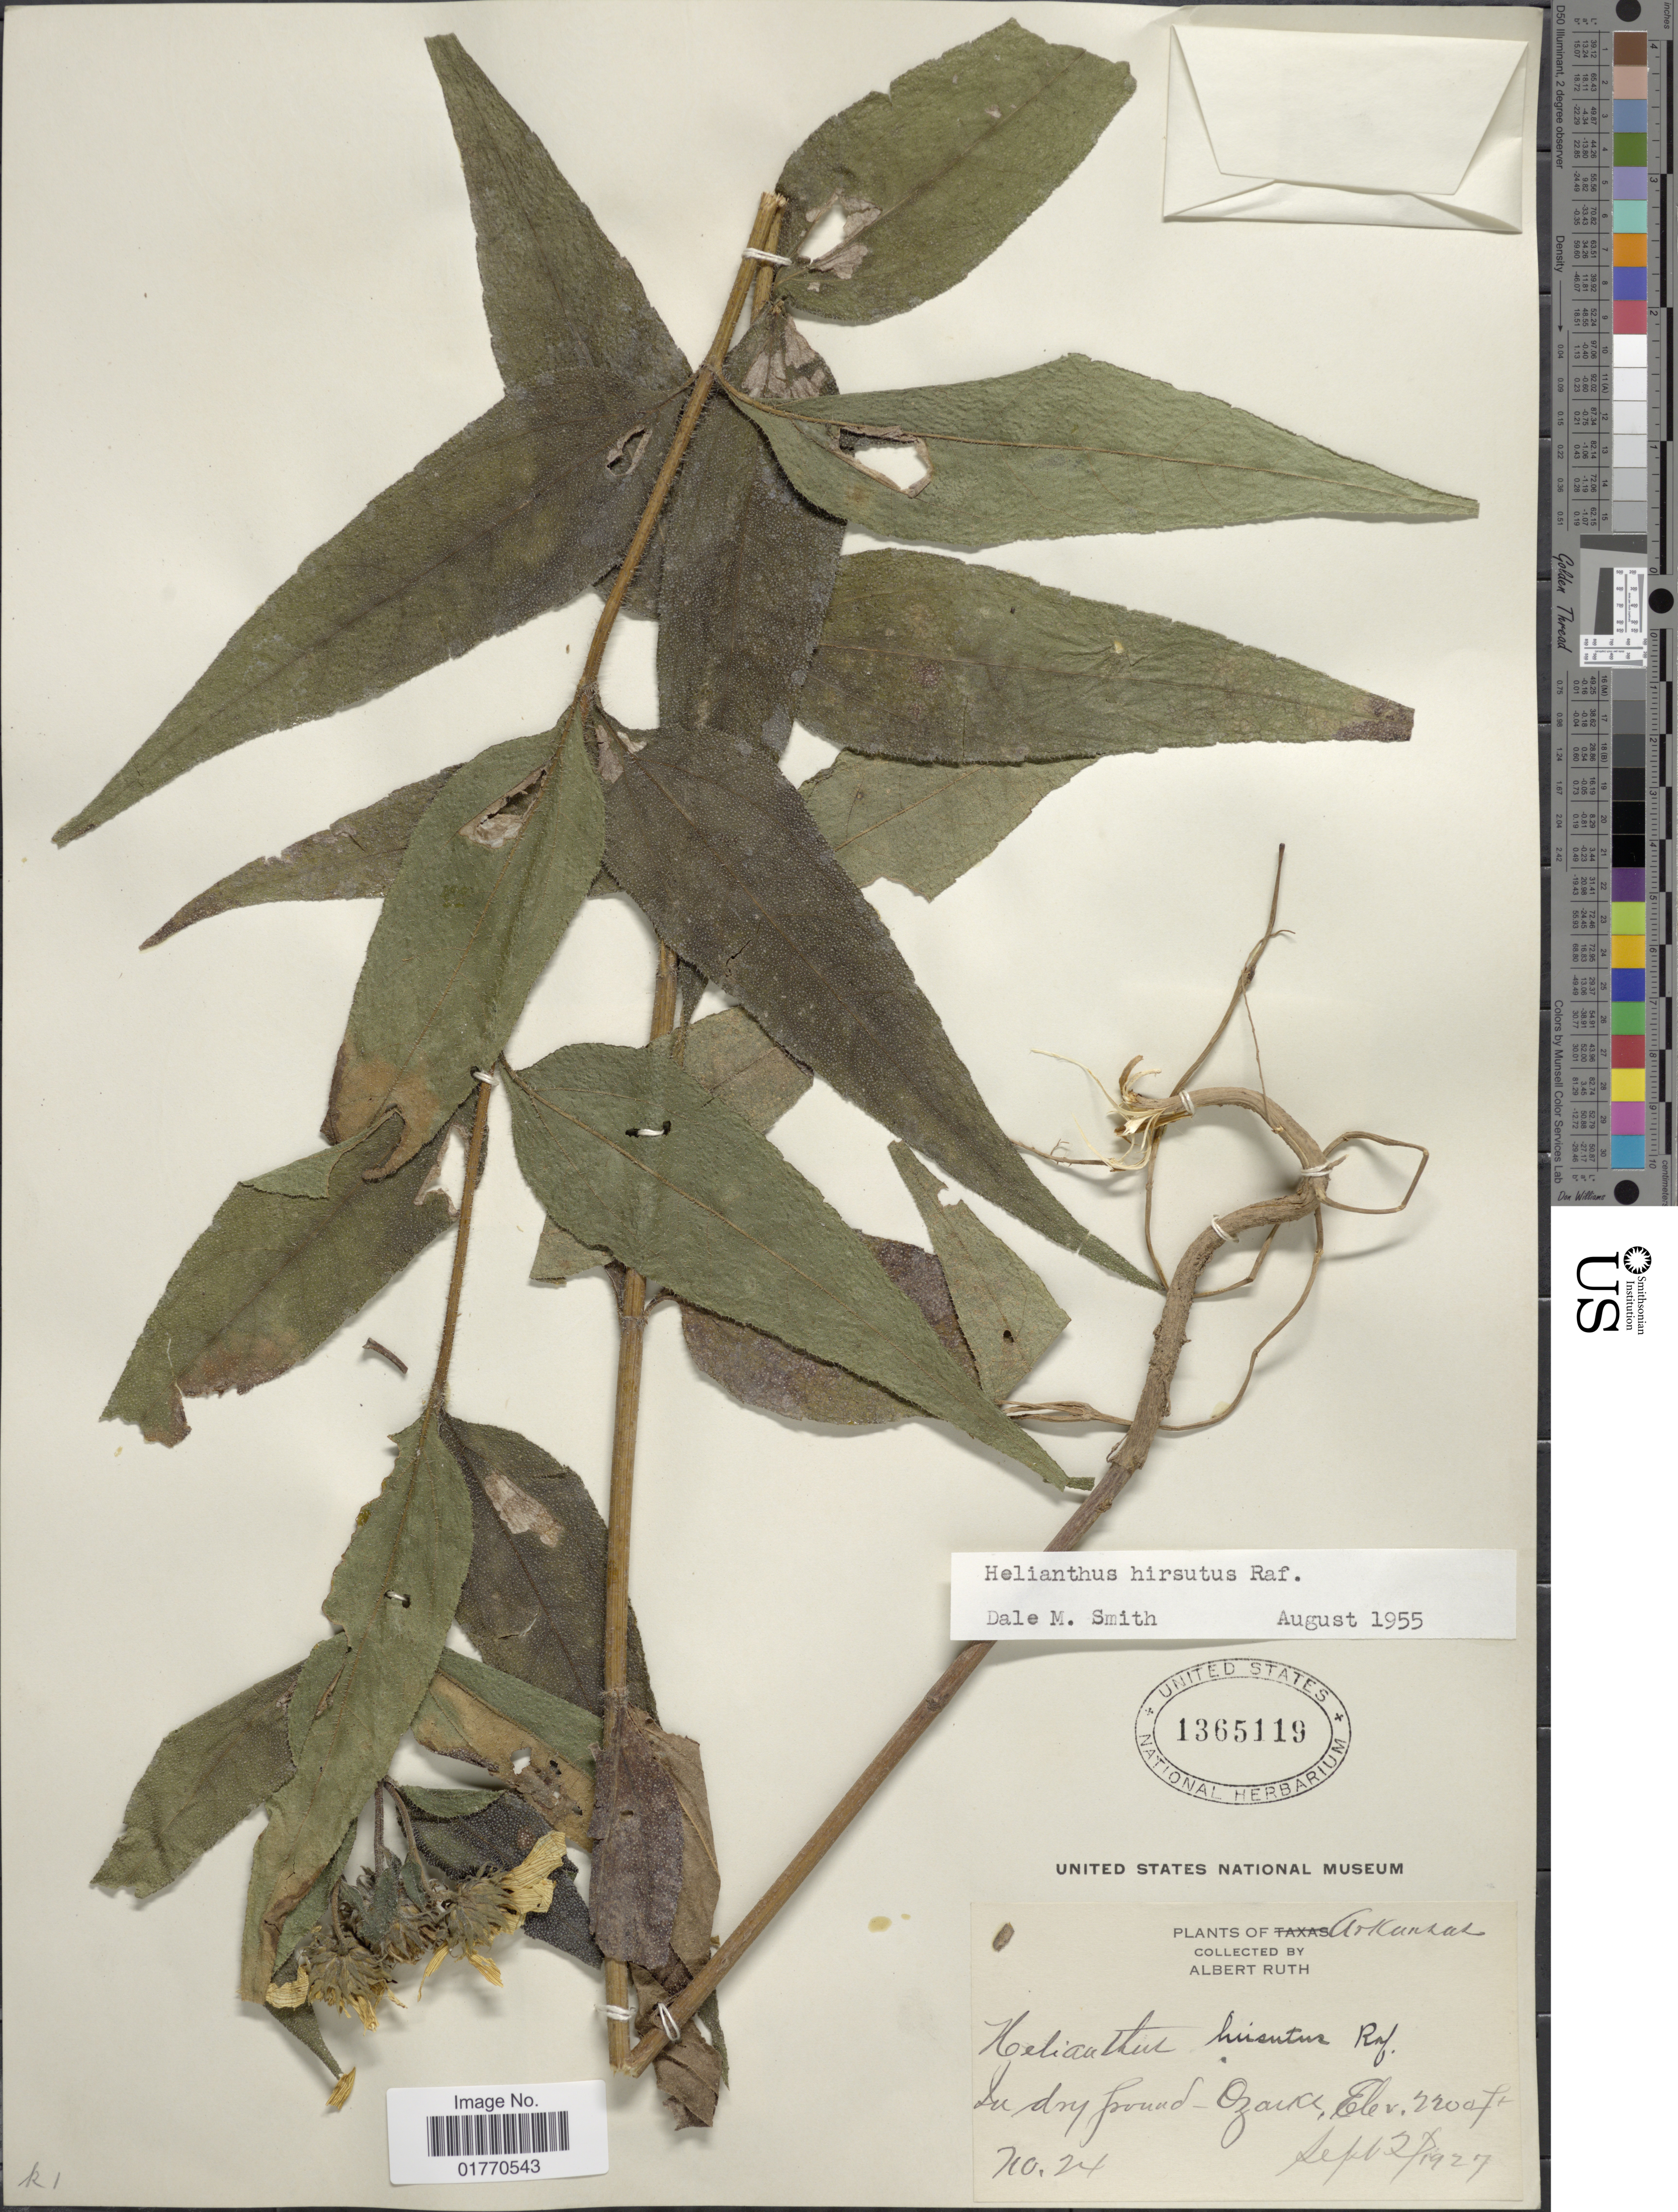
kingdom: Plantae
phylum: Tracheophyta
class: Magnoliopsida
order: Asterales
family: Asteraceae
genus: Helianthus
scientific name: Helianthus hirsutus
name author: Raf.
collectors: A. Ruth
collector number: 24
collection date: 1927-09-29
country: United States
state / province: Arkansas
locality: In dry ground, Ozarks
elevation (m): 671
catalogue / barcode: US 1365119